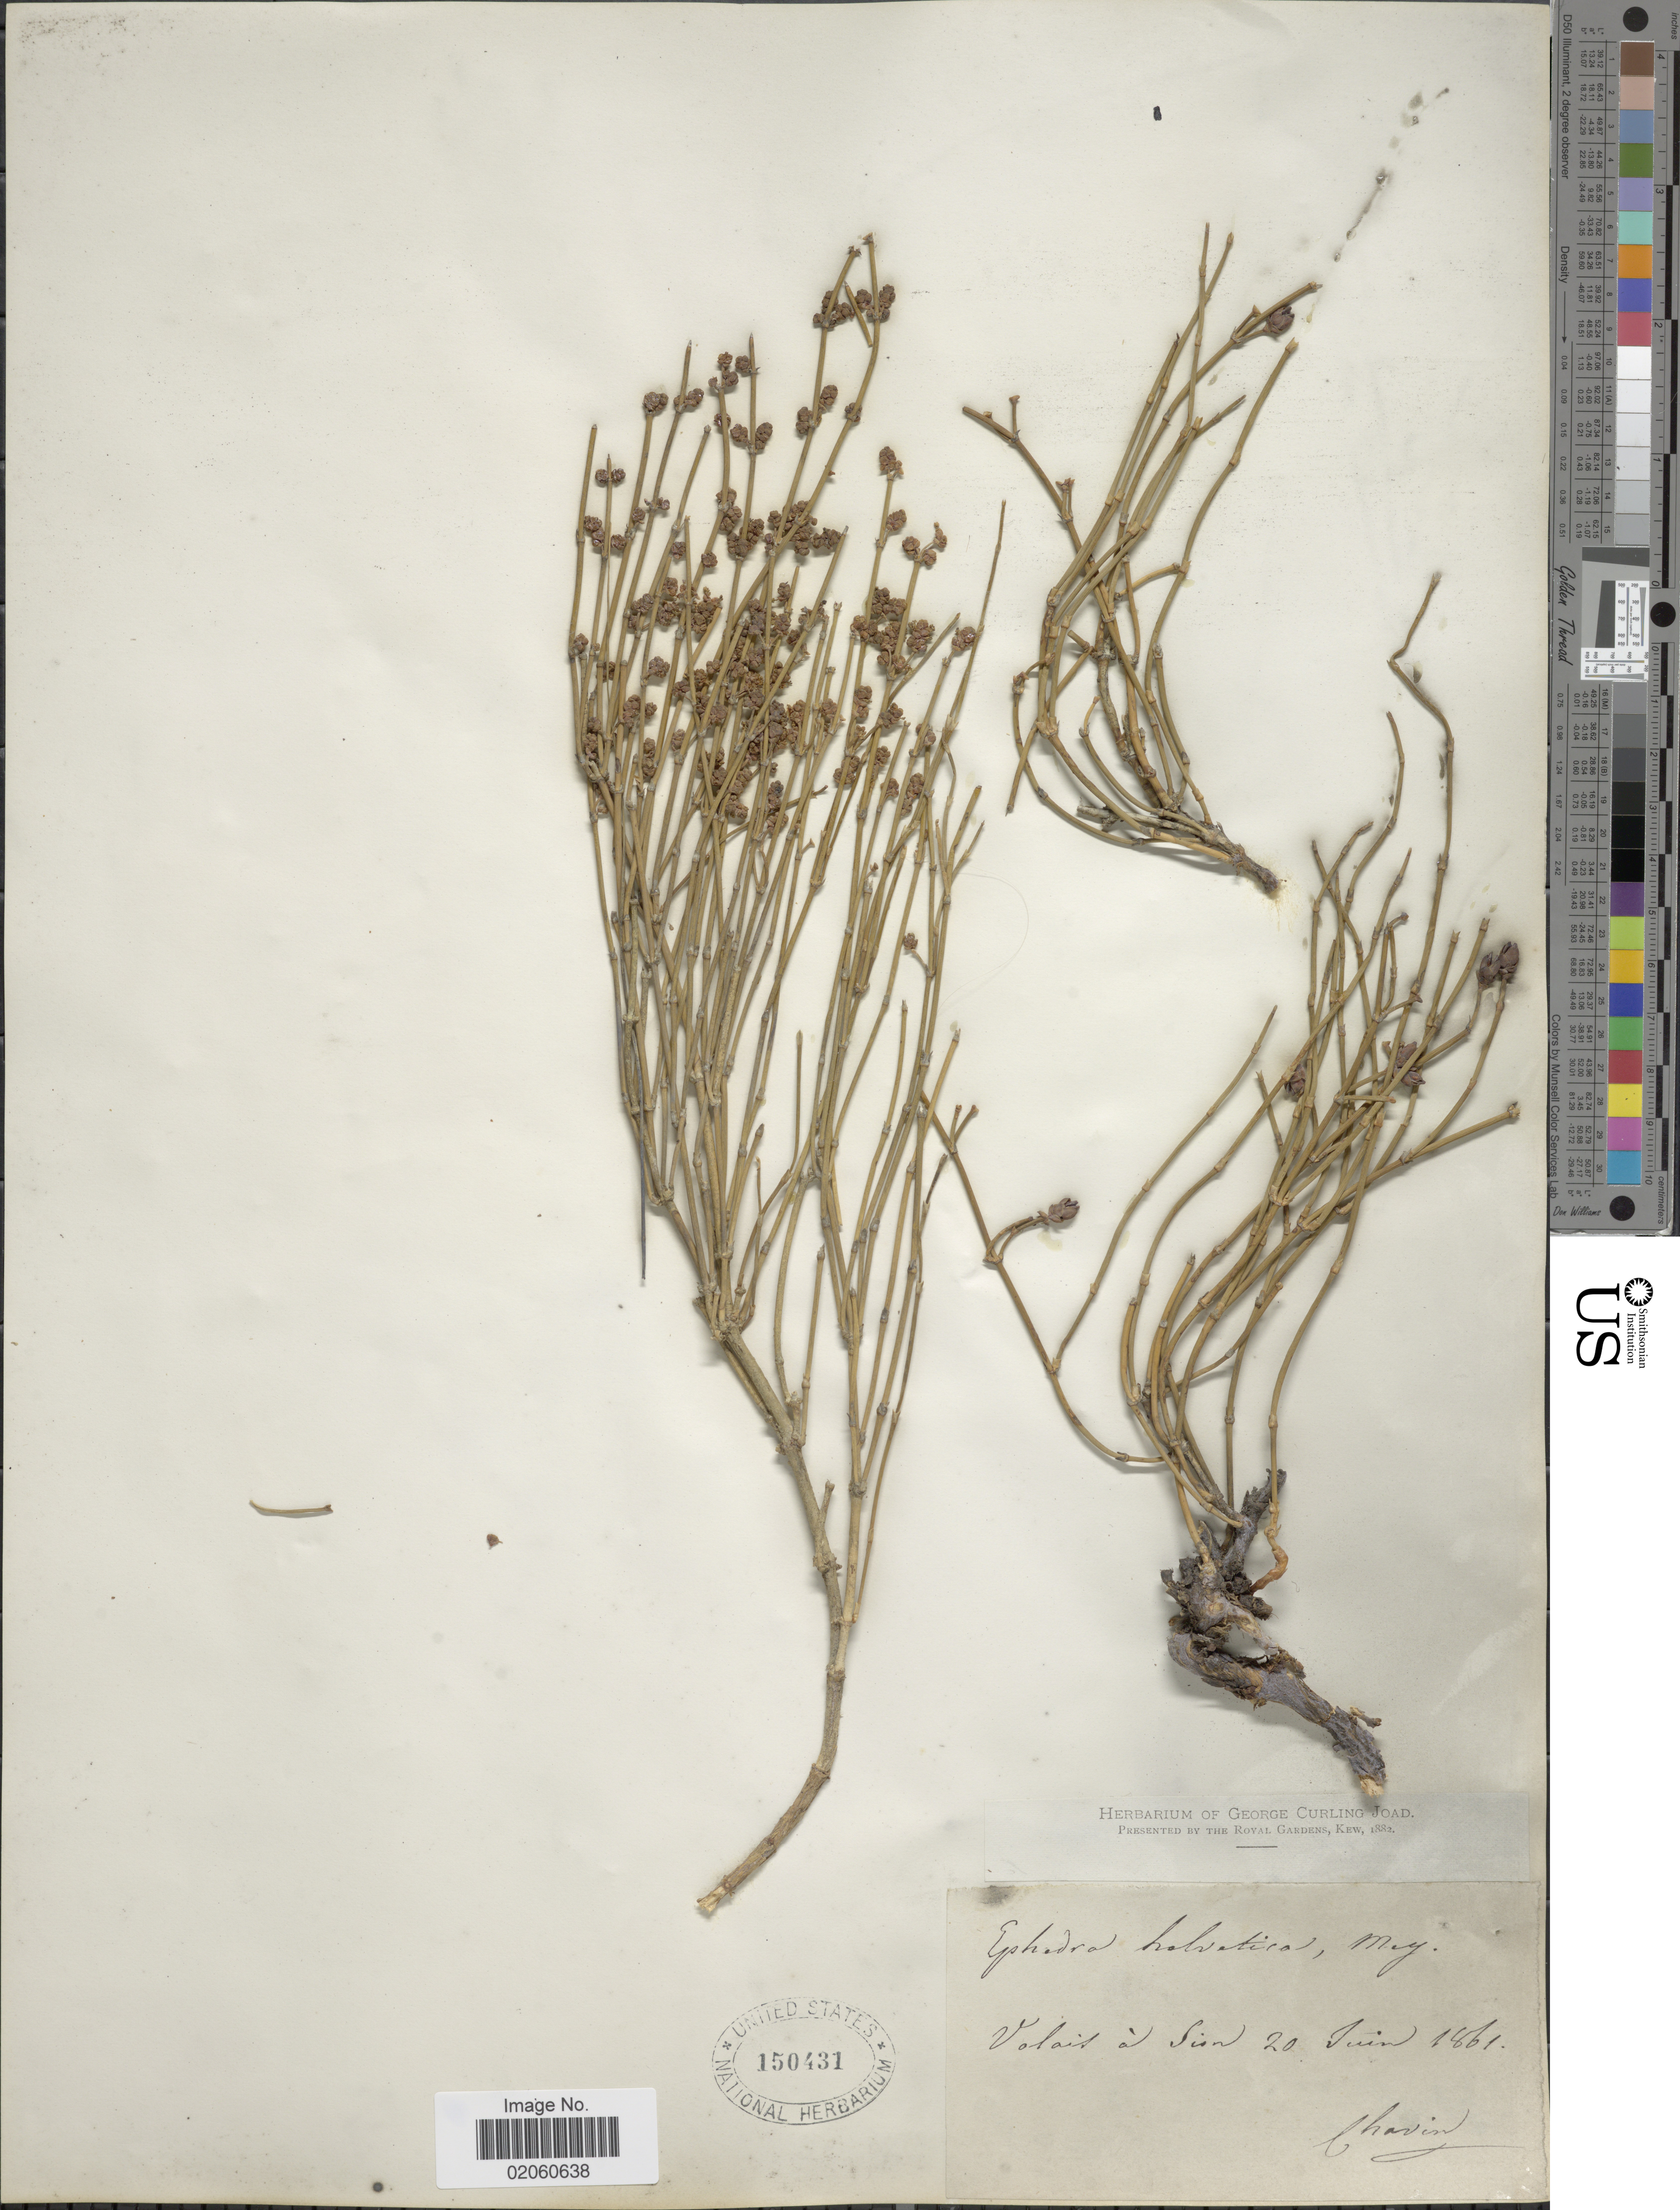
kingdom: Plantae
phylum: Tracheophyta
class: Gnetopsida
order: Ephedrales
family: Ephedraceae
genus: Ephedra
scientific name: Ephedra helvetica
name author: C.A. Mey.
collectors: -. Chavin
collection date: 1861-06-20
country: Switzerland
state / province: Valais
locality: Valais a Sion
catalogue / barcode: US 150431